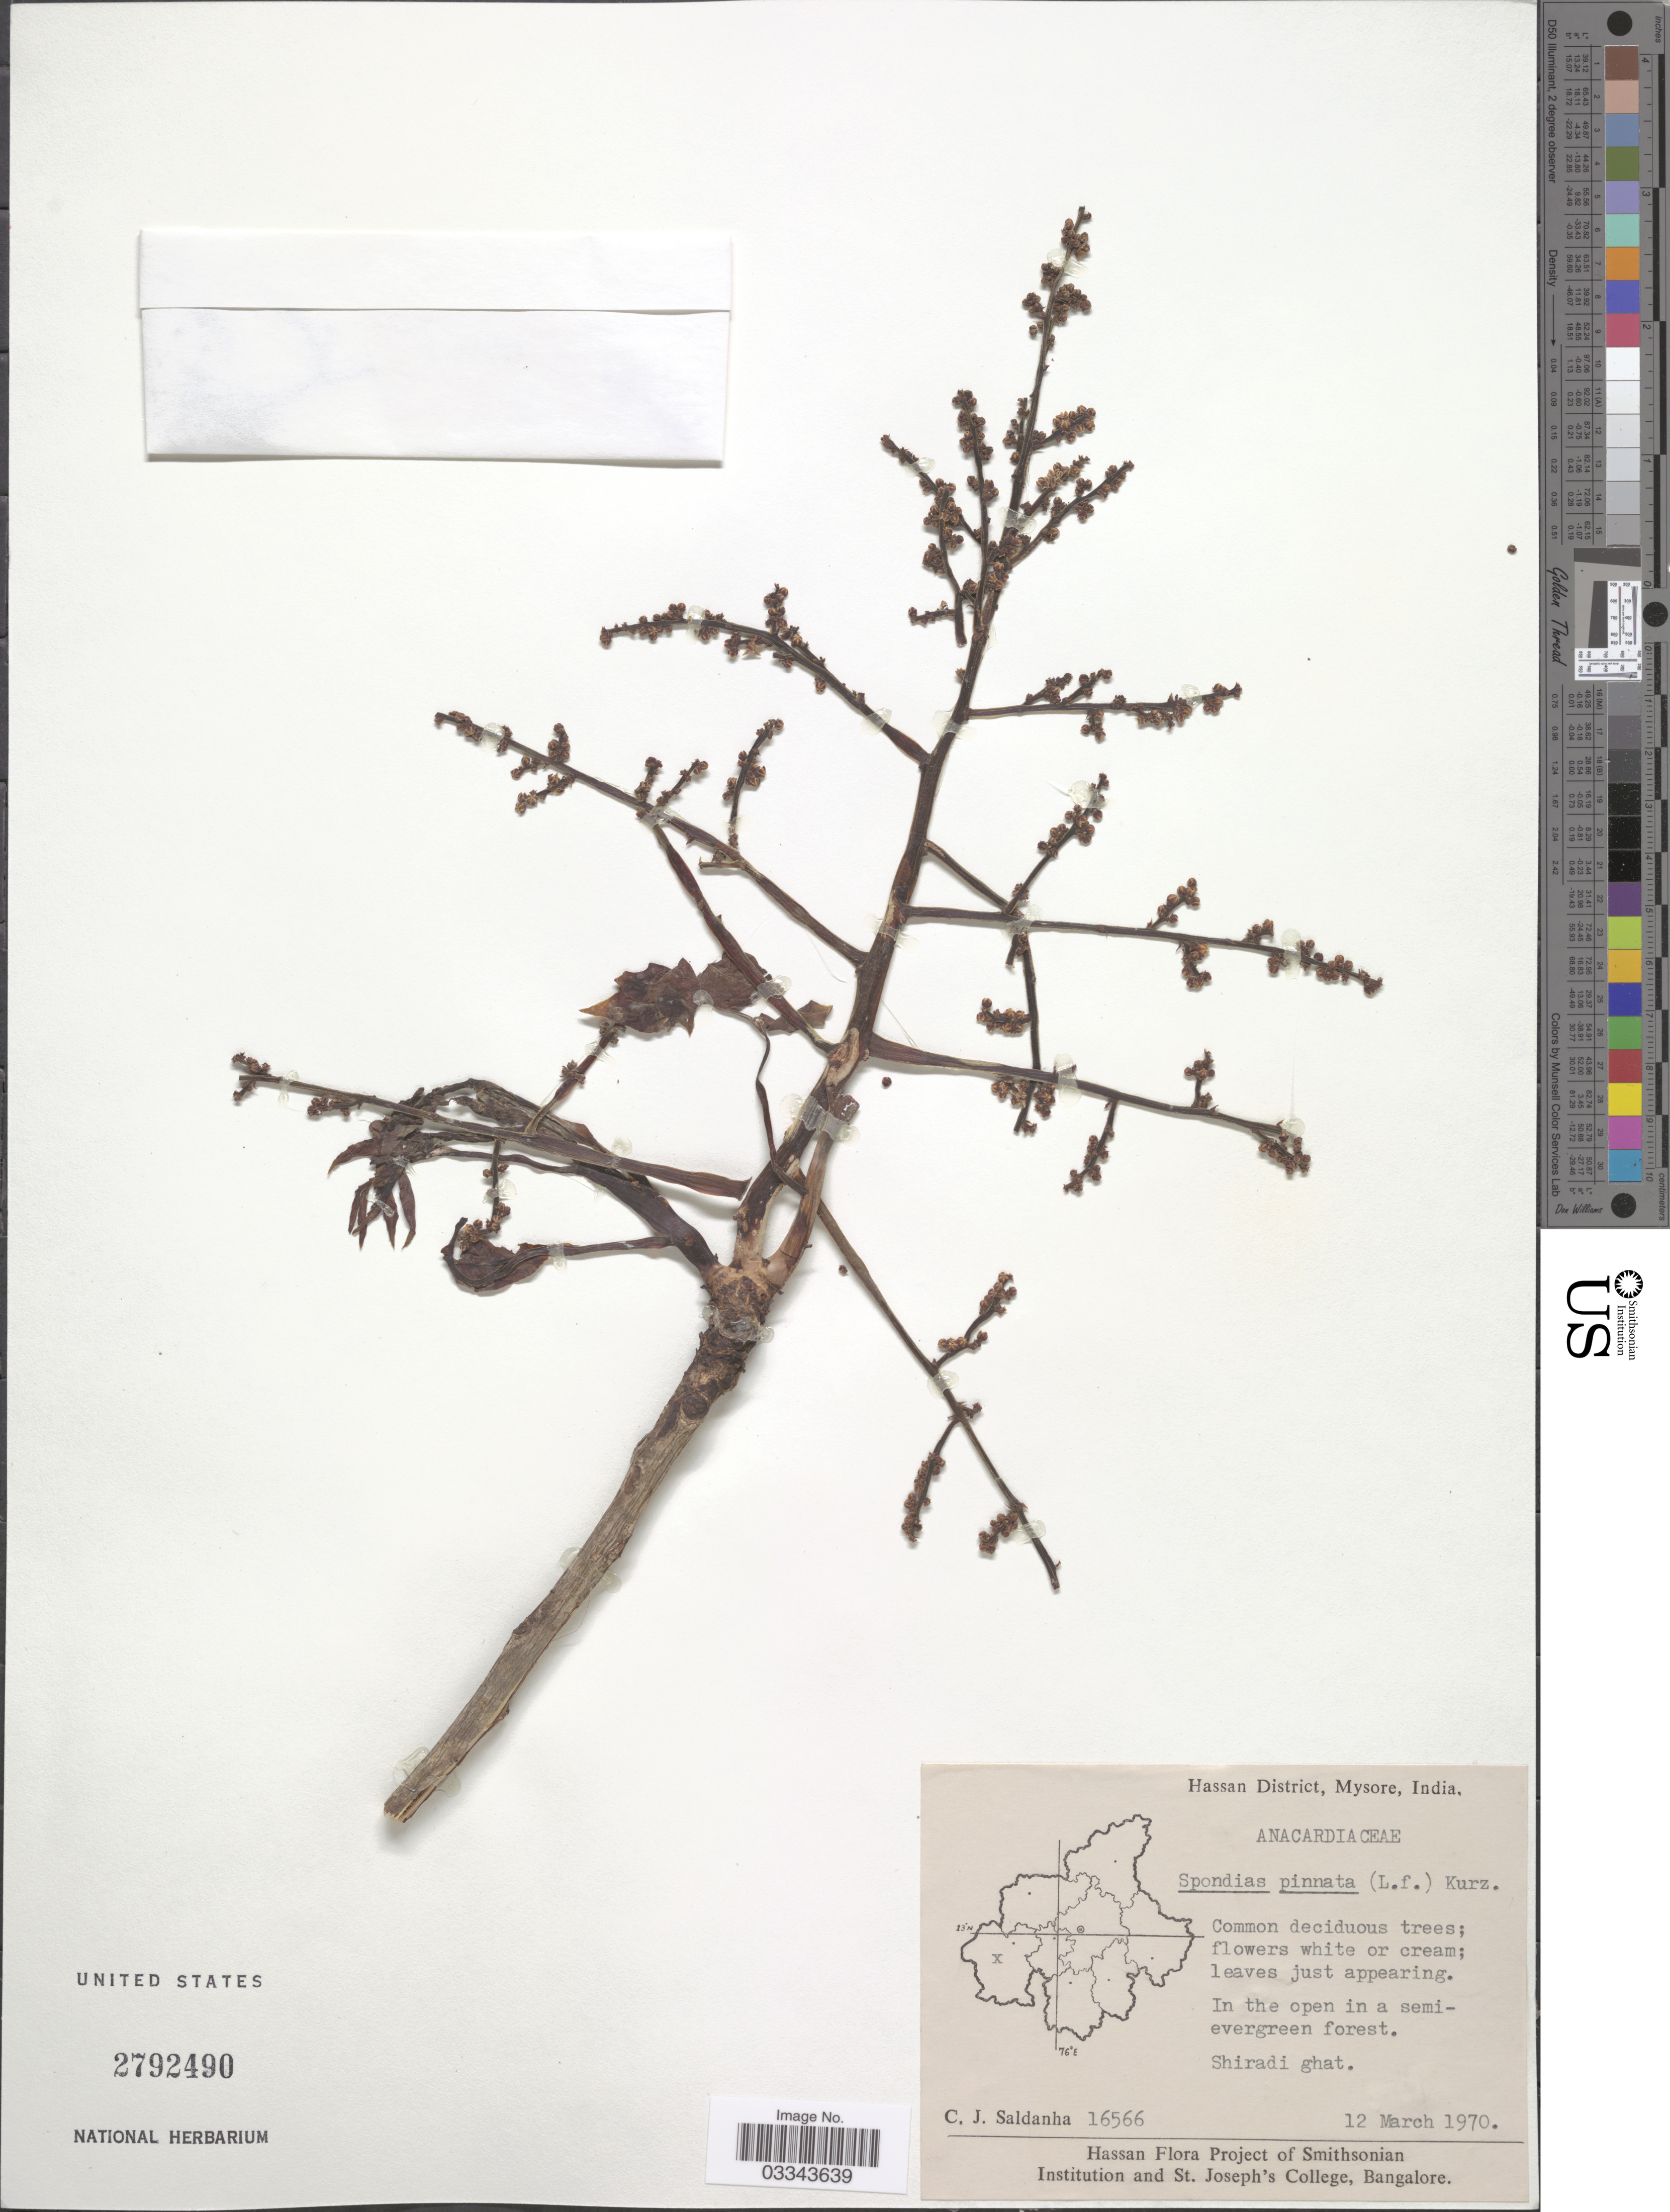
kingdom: Plantae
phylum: Tracheophyta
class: Magnoliopsida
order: Sapindales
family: Anacardiaceae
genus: Spondias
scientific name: Spondias pinnata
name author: (L. f.) Kurz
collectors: C. J. Saldanha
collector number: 16566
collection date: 1970-03-12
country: India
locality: Hassan District, Mysore. Shiradi ghat.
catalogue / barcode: US 2792490